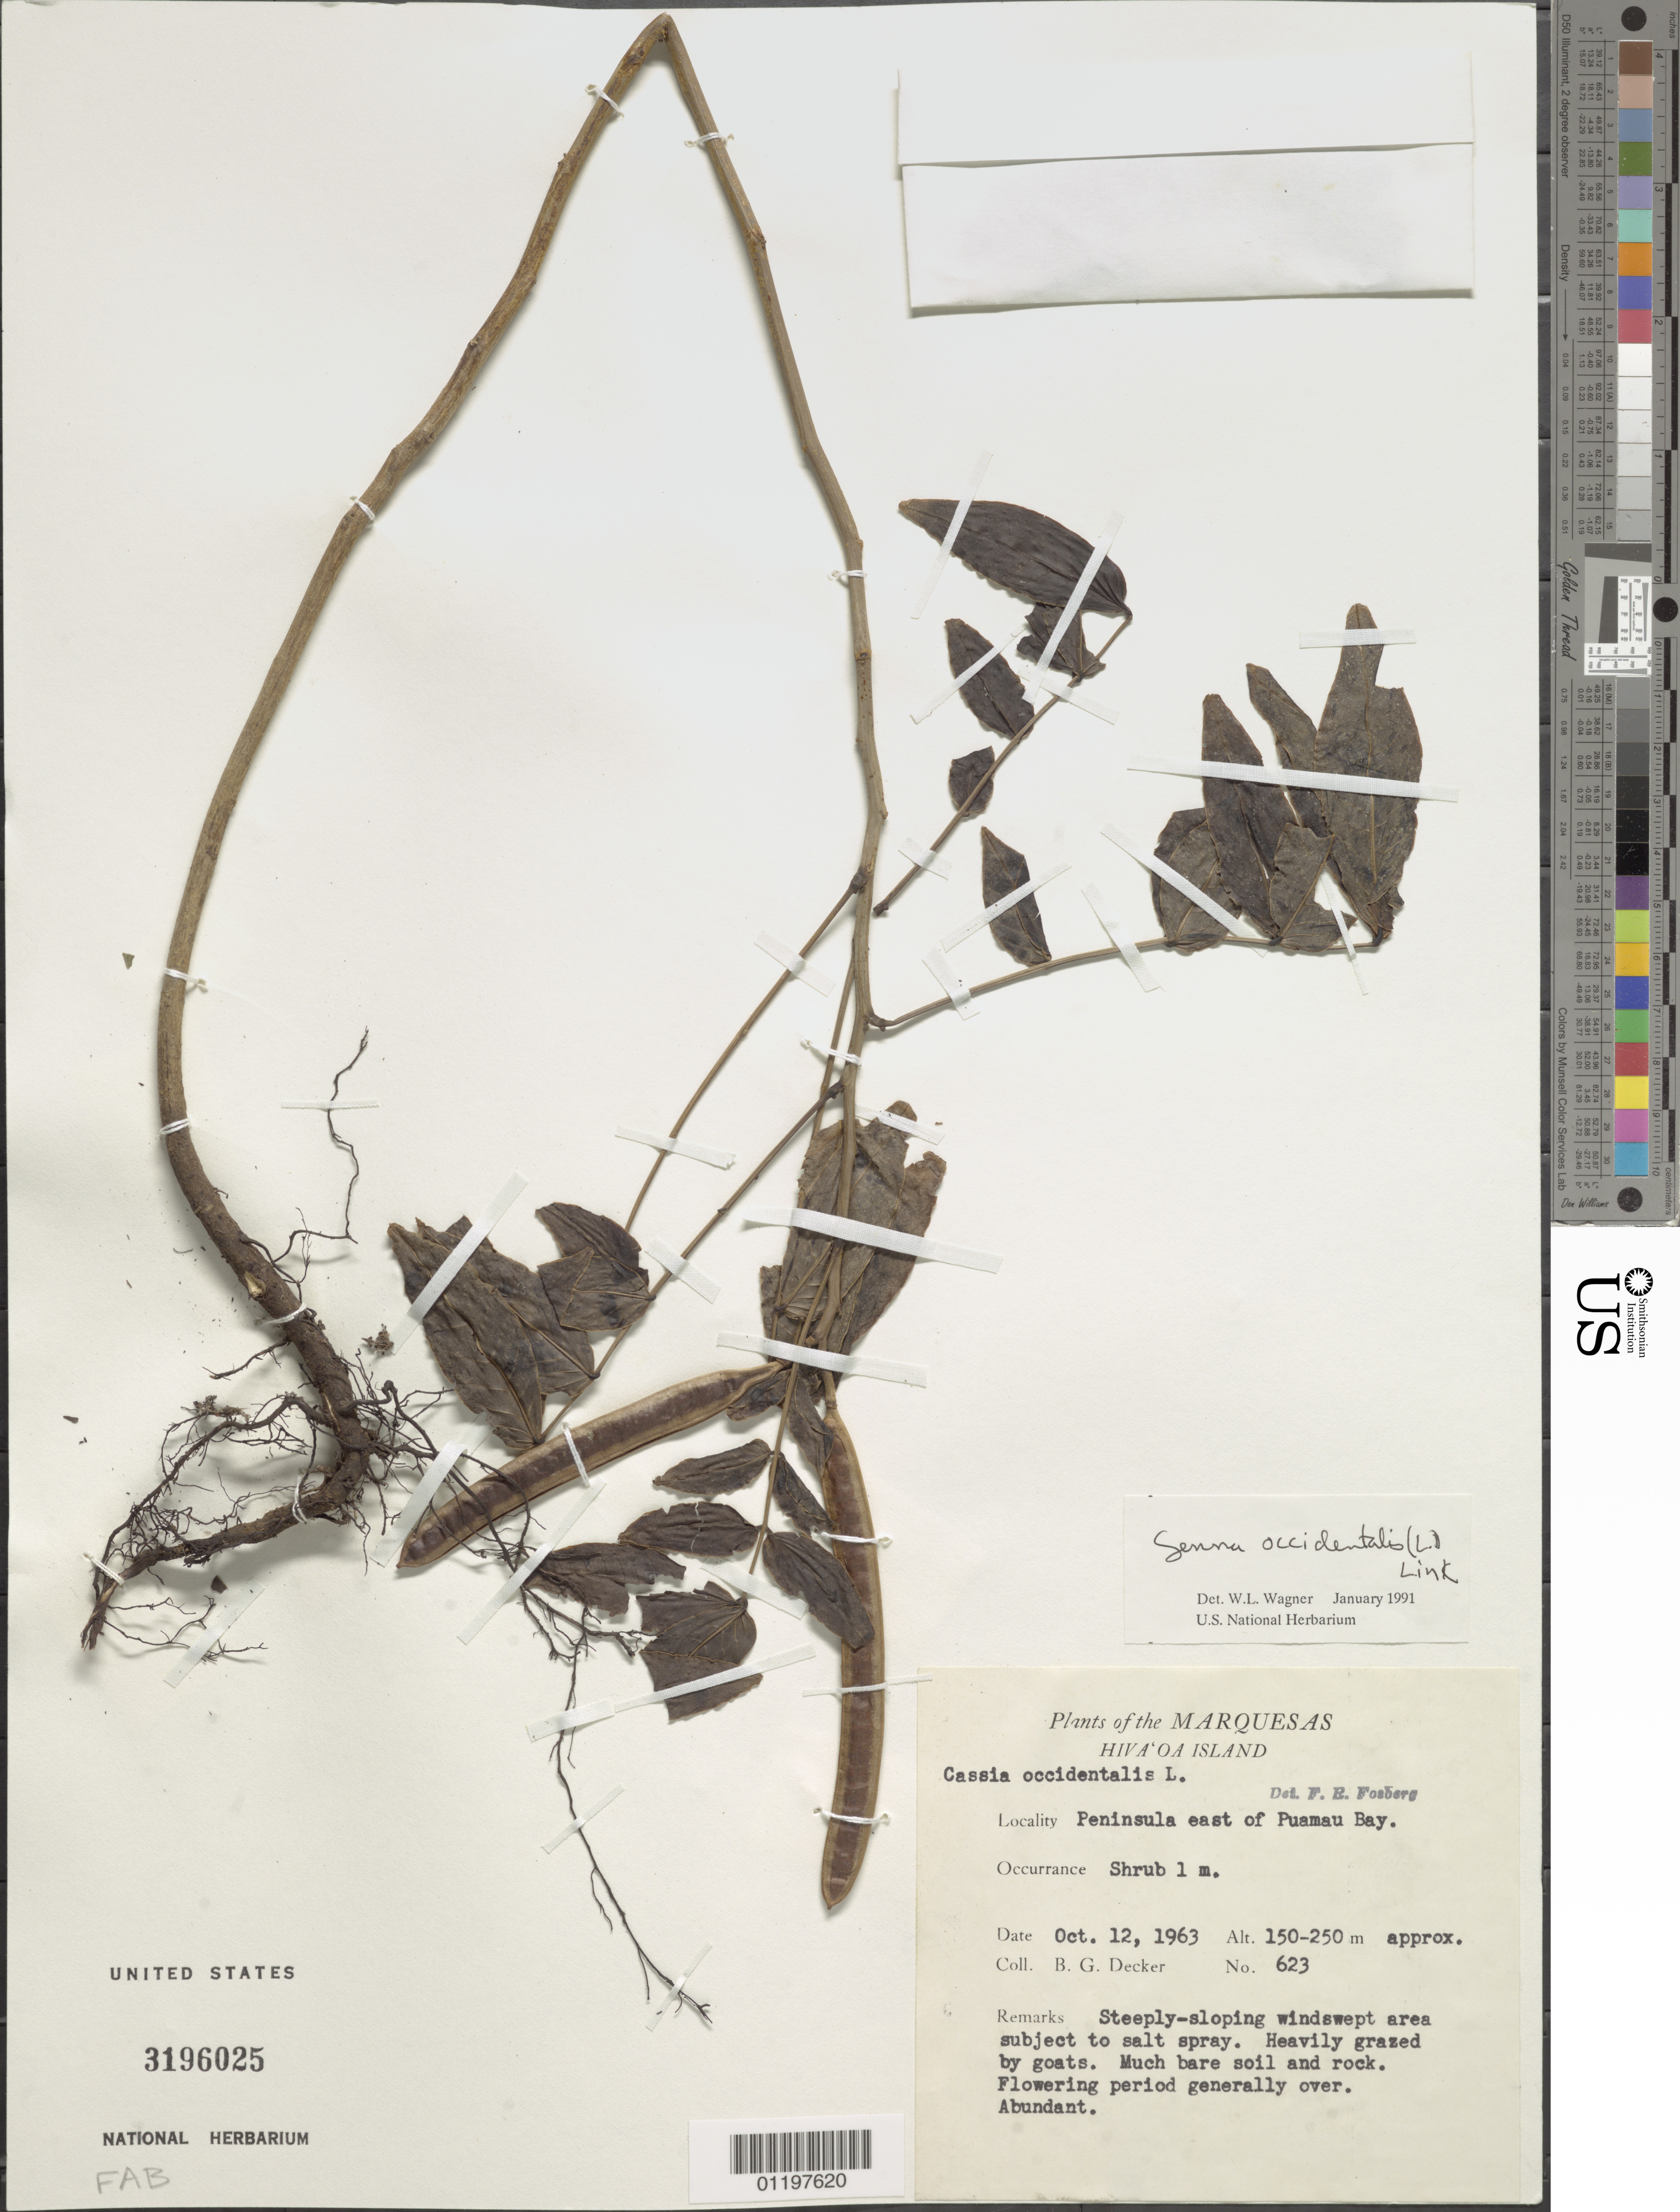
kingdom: Plantae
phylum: Tracheophyta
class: Magnoliopsida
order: Fabales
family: Fabaceae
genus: Senna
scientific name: Senna occidentalis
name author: (L.) Link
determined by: Wagner, W. L., (BOT), Smithsonian Institution - National Museum of Natural History (UNITED STATES)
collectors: B. G. Decker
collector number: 623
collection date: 1963-10-12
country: French Polynesia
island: Hiva Oa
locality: peninsula E of Puamau Bay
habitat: Steeply sloping windswept area subject to salt spray. Heavily grazed by goats. Much bare soil and rock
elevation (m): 150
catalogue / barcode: US 3196025